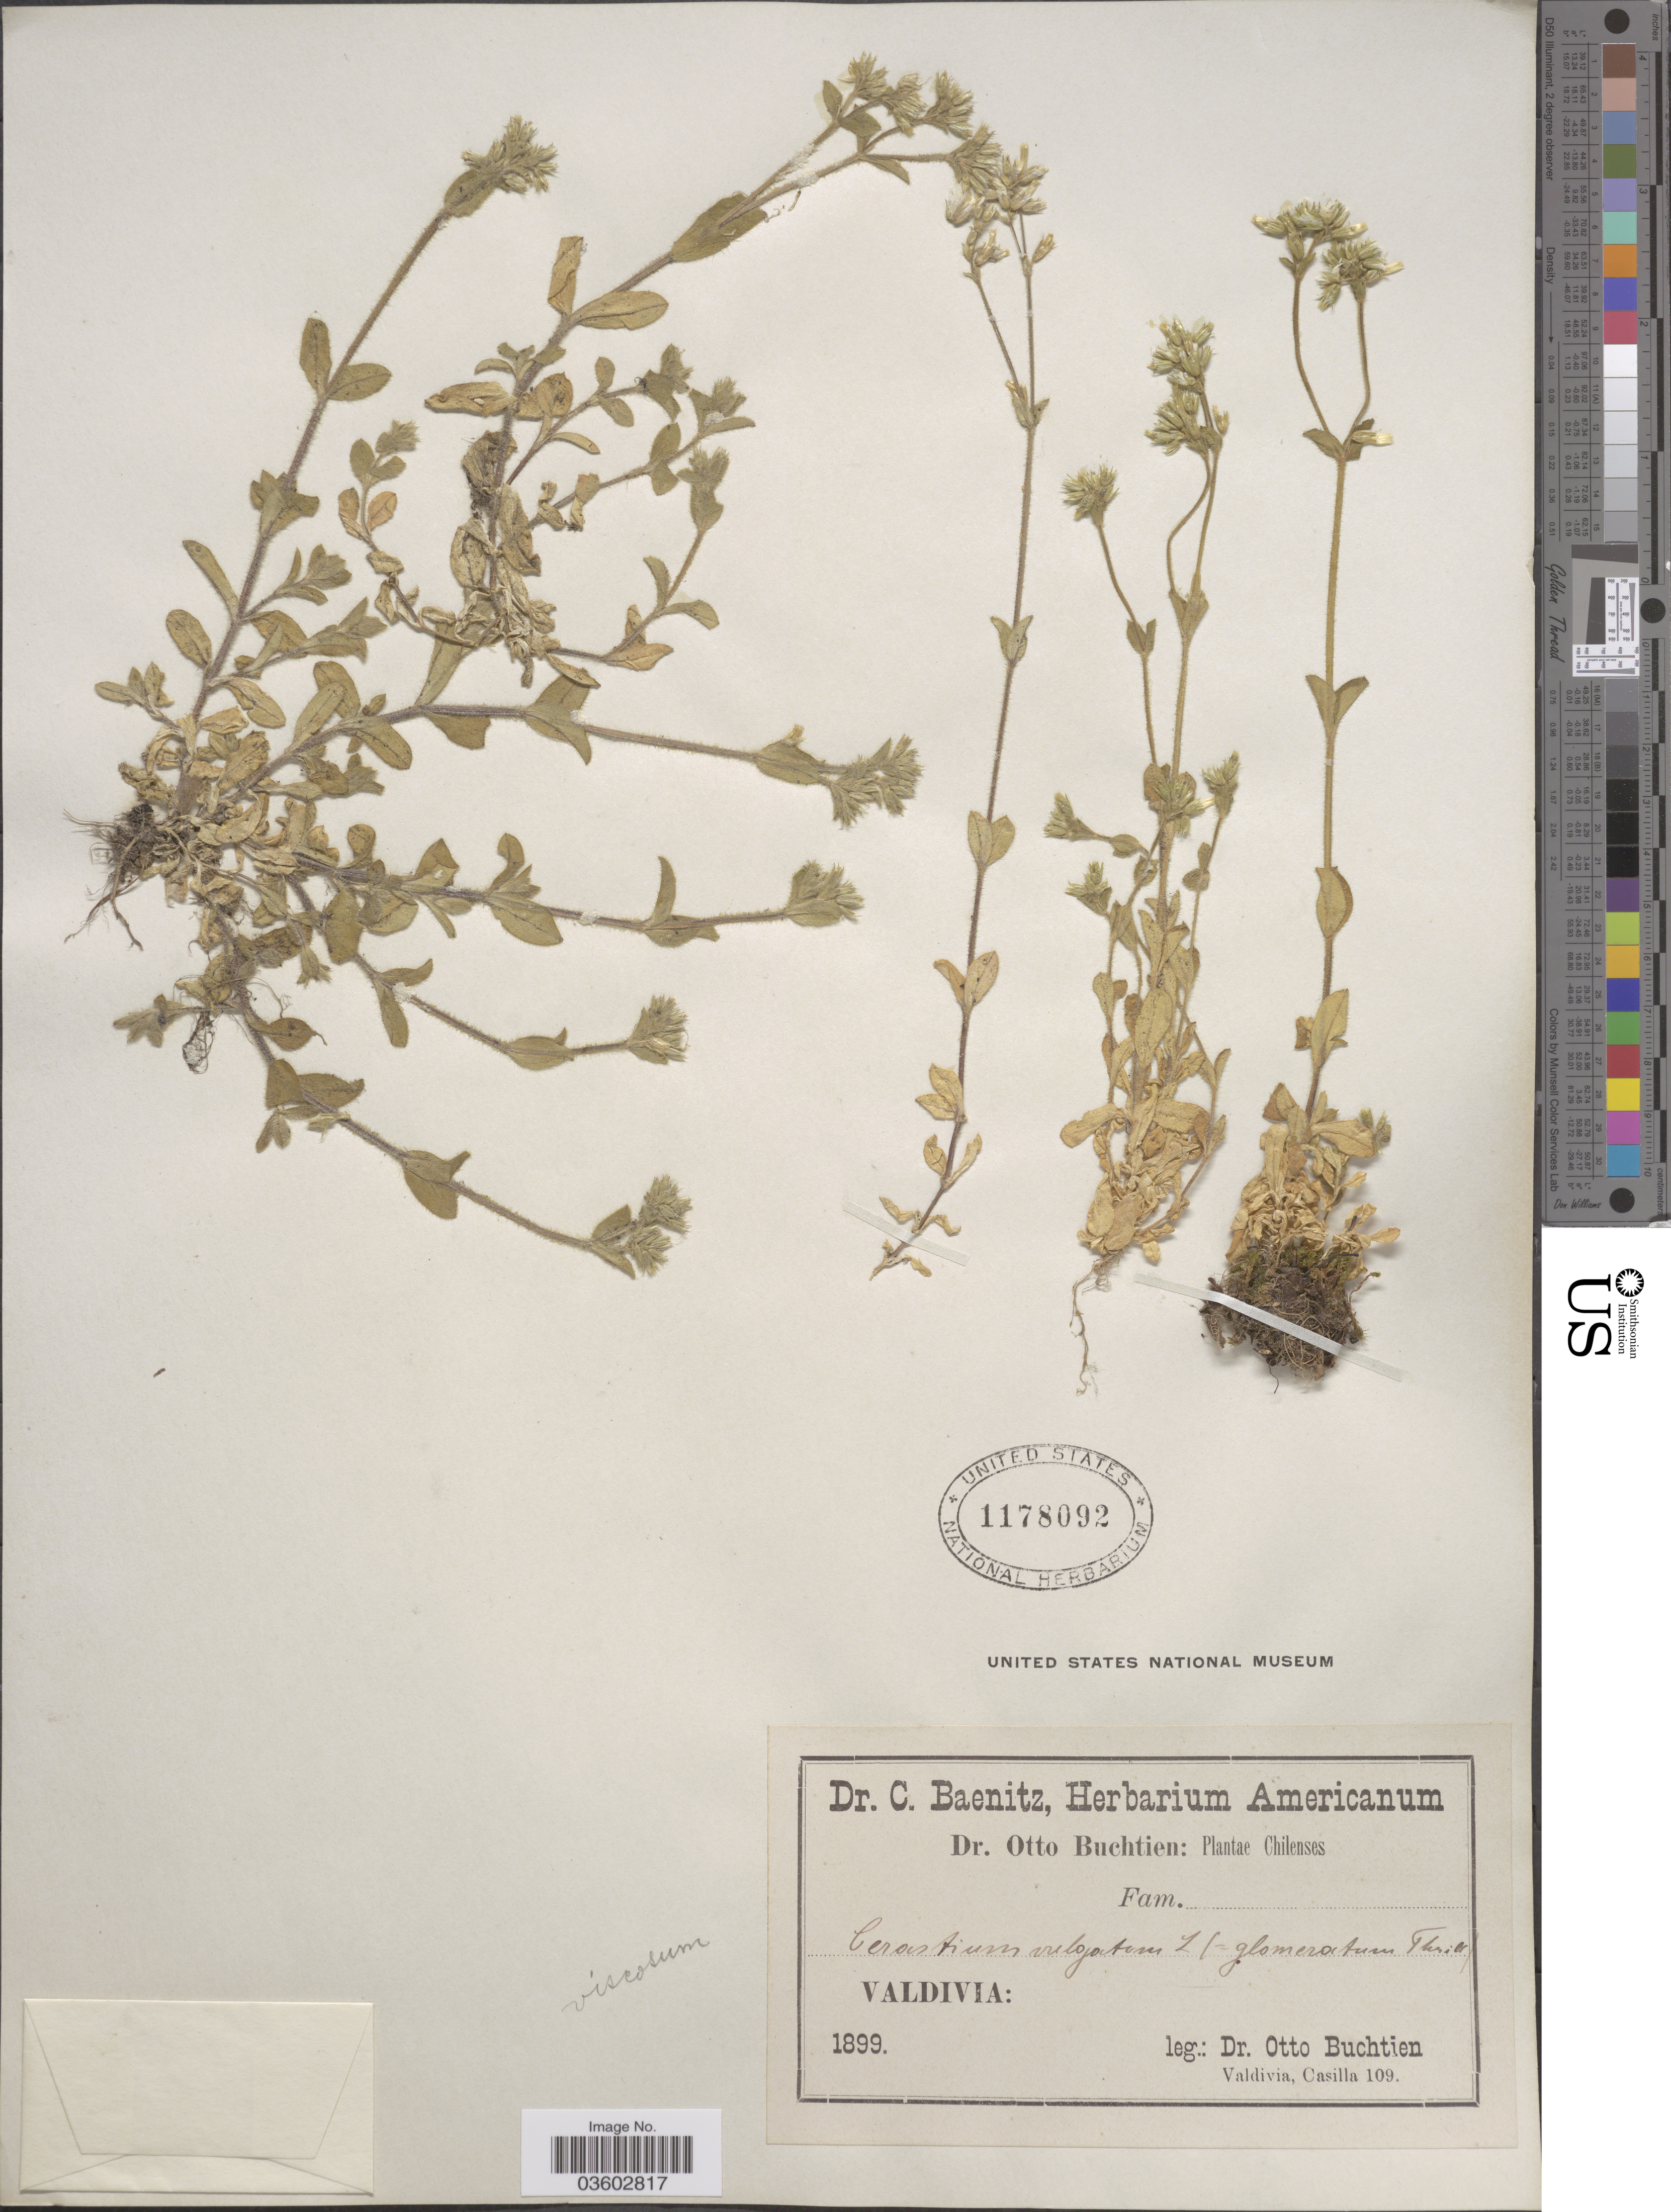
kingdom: Plantae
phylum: Tracheophyta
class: Magnoliopsida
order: Caryophyllales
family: Caryophyllaceae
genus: Cerastium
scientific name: Cerastium viscosum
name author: L.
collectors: O. Buchtien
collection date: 1899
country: Chile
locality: Valdivia.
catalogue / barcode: US 1178092